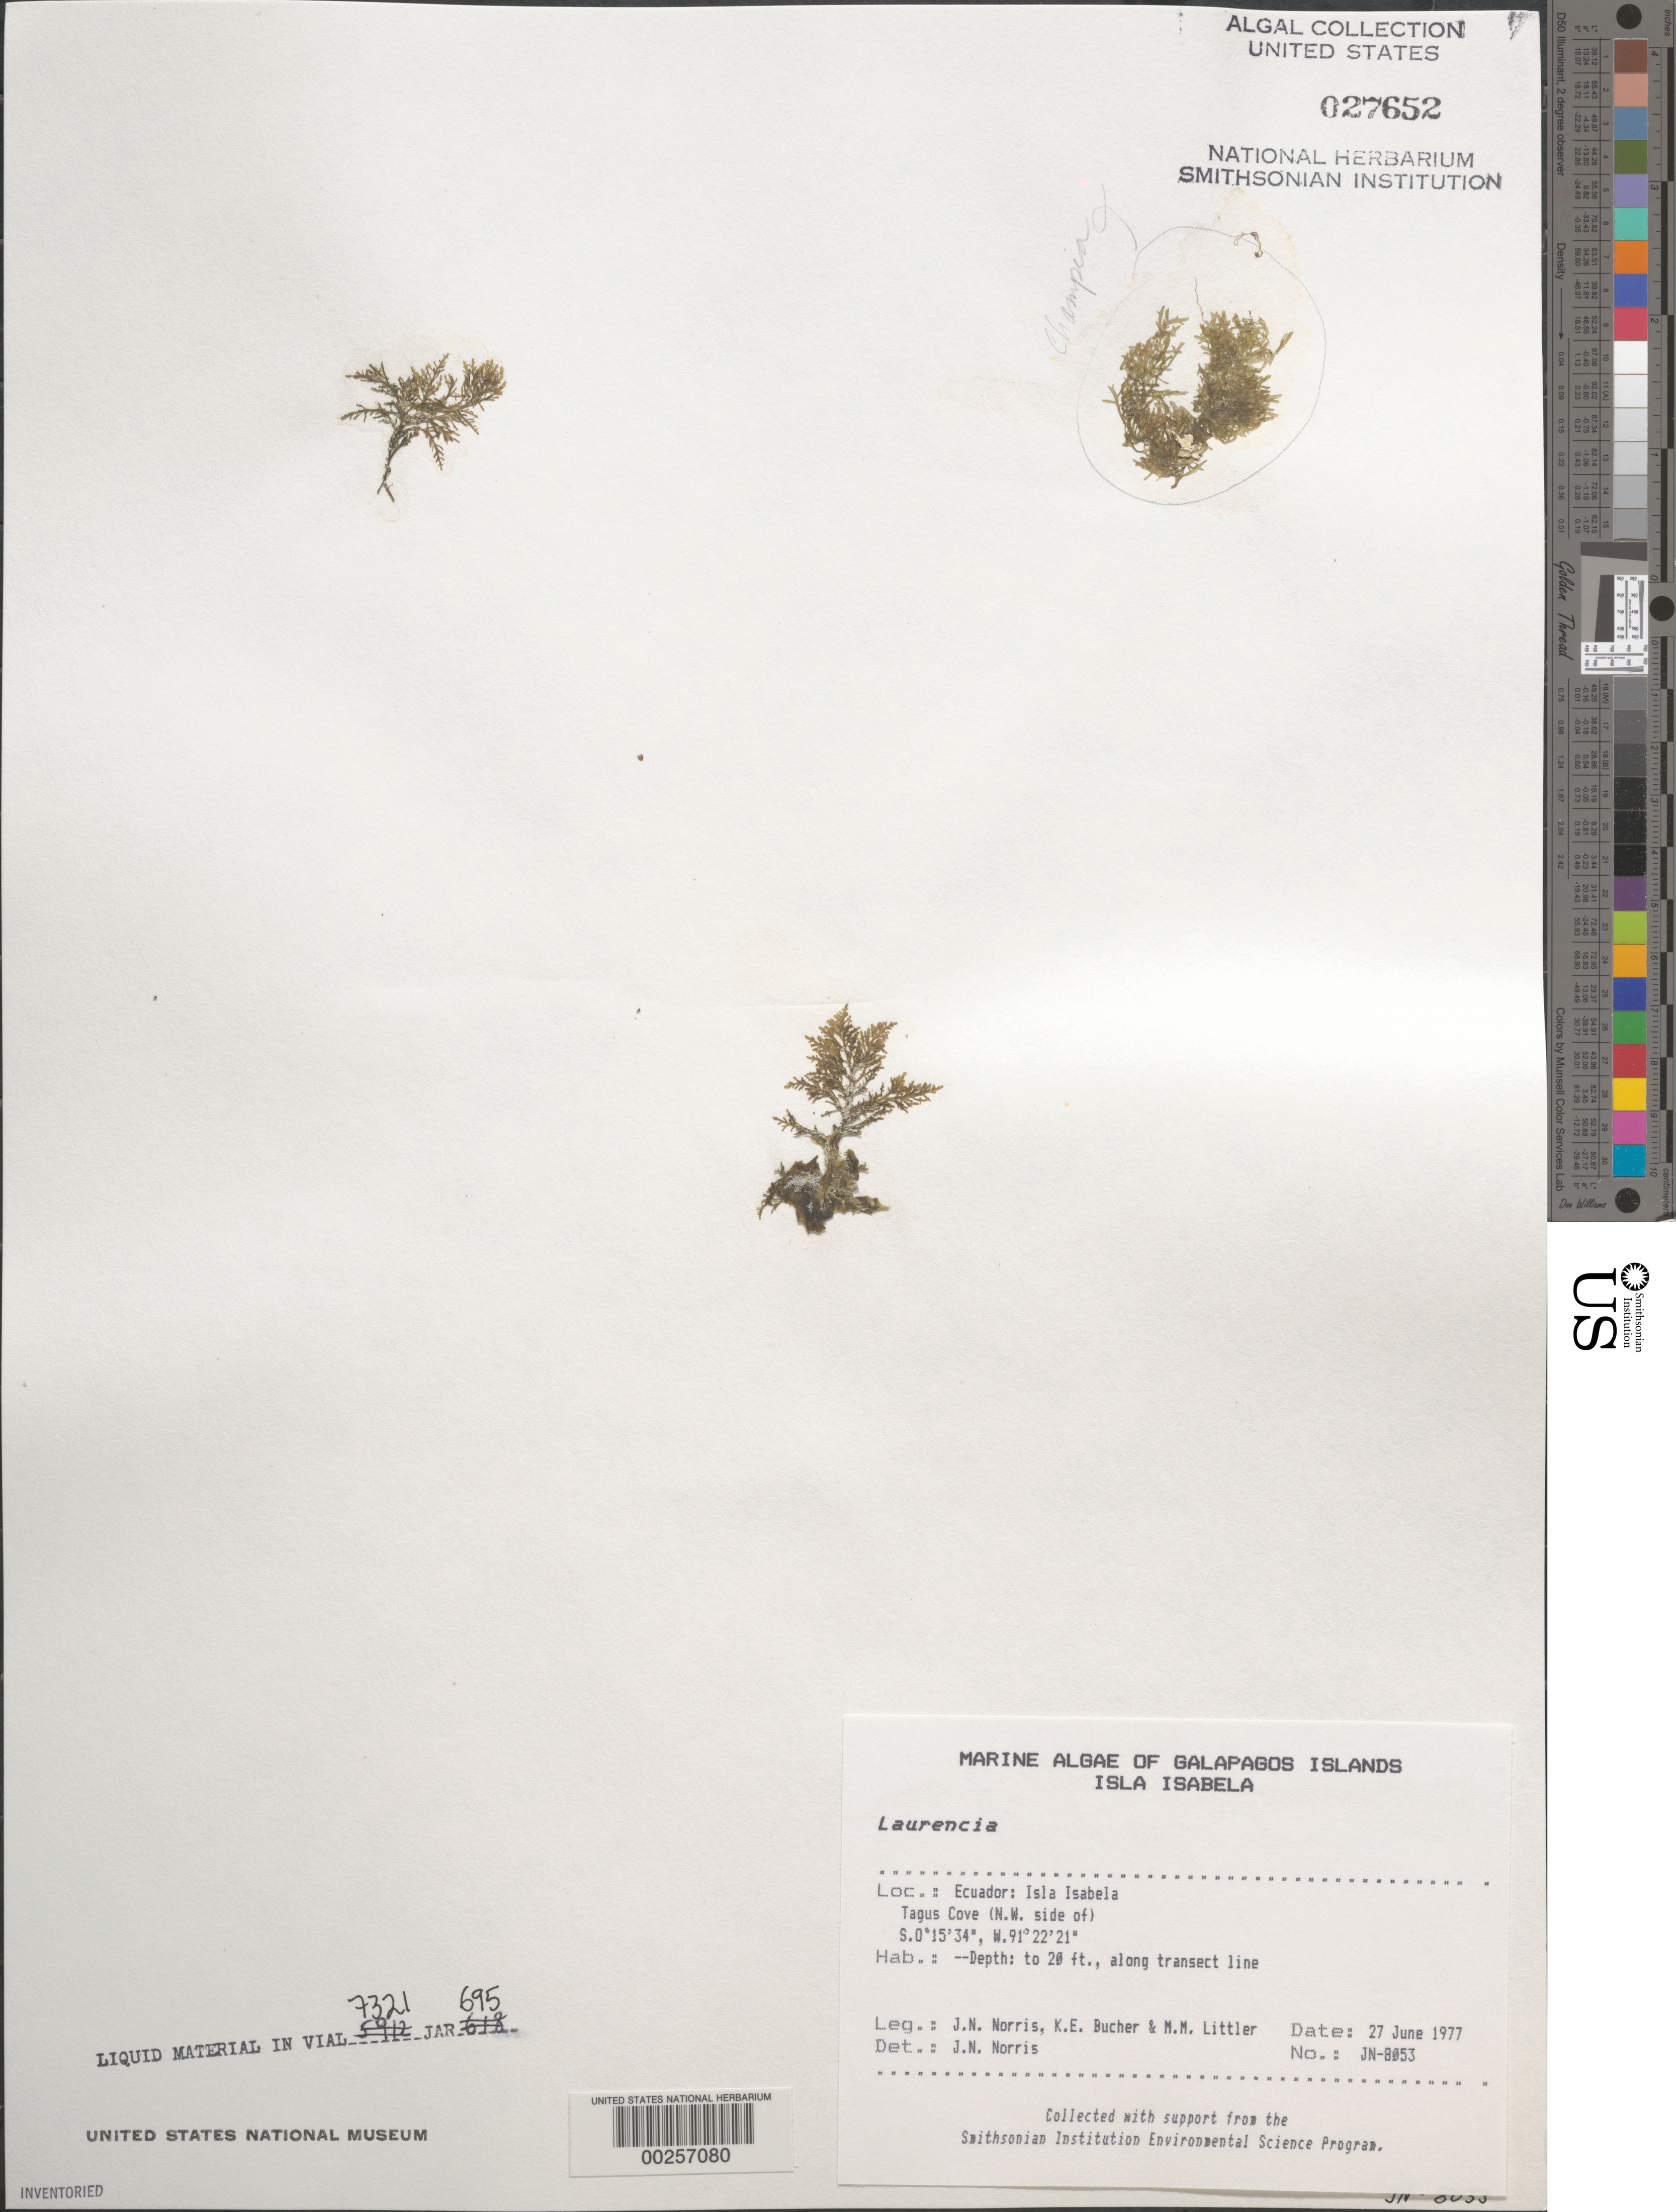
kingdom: Plantae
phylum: Rhodophyta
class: Florideophyceae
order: Ceramiales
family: Rhodomelaceae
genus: Laurencia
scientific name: Laurencia sp.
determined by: Norris, James N.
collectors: J. N. Norris, K. E. Bucher & M. M. Littler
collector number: JN-8053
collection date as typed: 27 Jun 1977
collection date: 1977-06-27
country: Ecuador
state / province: Colón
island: Isabela [Albemarle]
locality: Tagus Cove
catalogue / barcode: US 27652